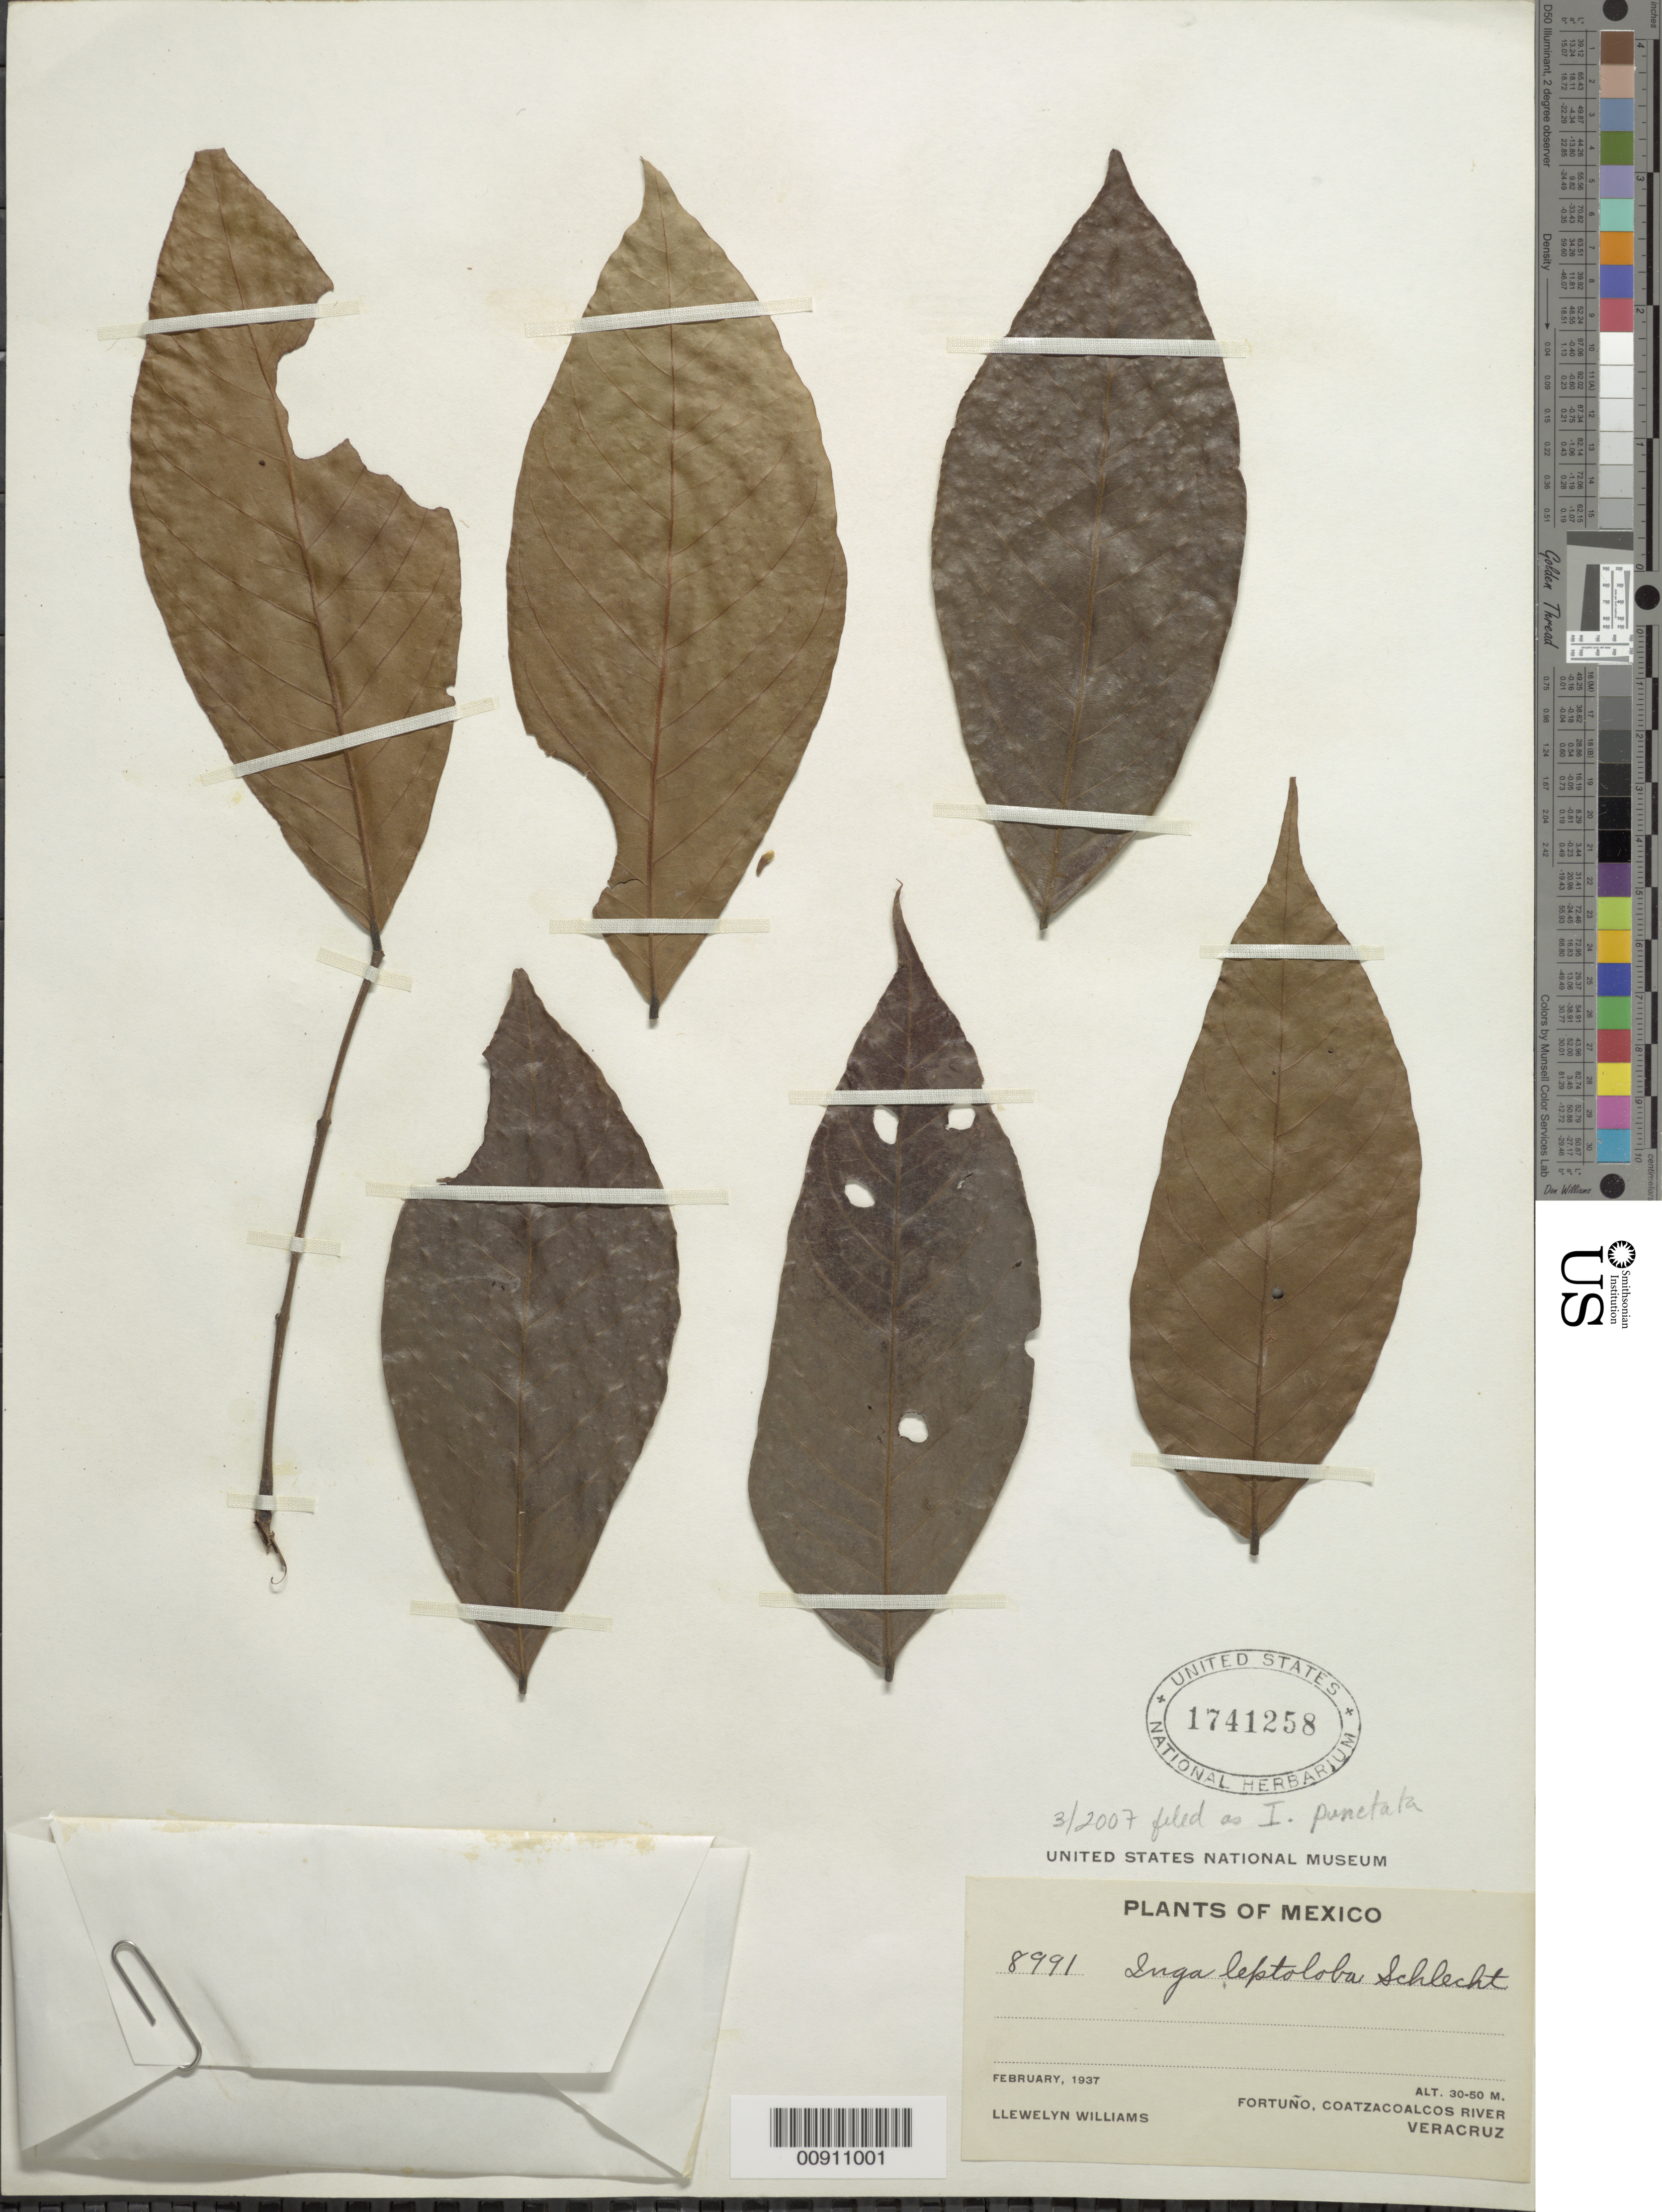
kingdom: Plantae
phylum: Tracheophyta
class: Magnoliopsida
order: Fabales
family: Fabaceae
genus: Inga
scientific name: Inga punctata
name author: Willd.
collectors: L. Williams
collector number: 8991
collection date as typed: Feb 1937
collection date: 1937-02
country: Mexico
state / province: Veracruz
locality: Fortuño, Coatzacoalcos River, Veracruz.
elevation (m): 50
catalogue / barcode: US 1741258